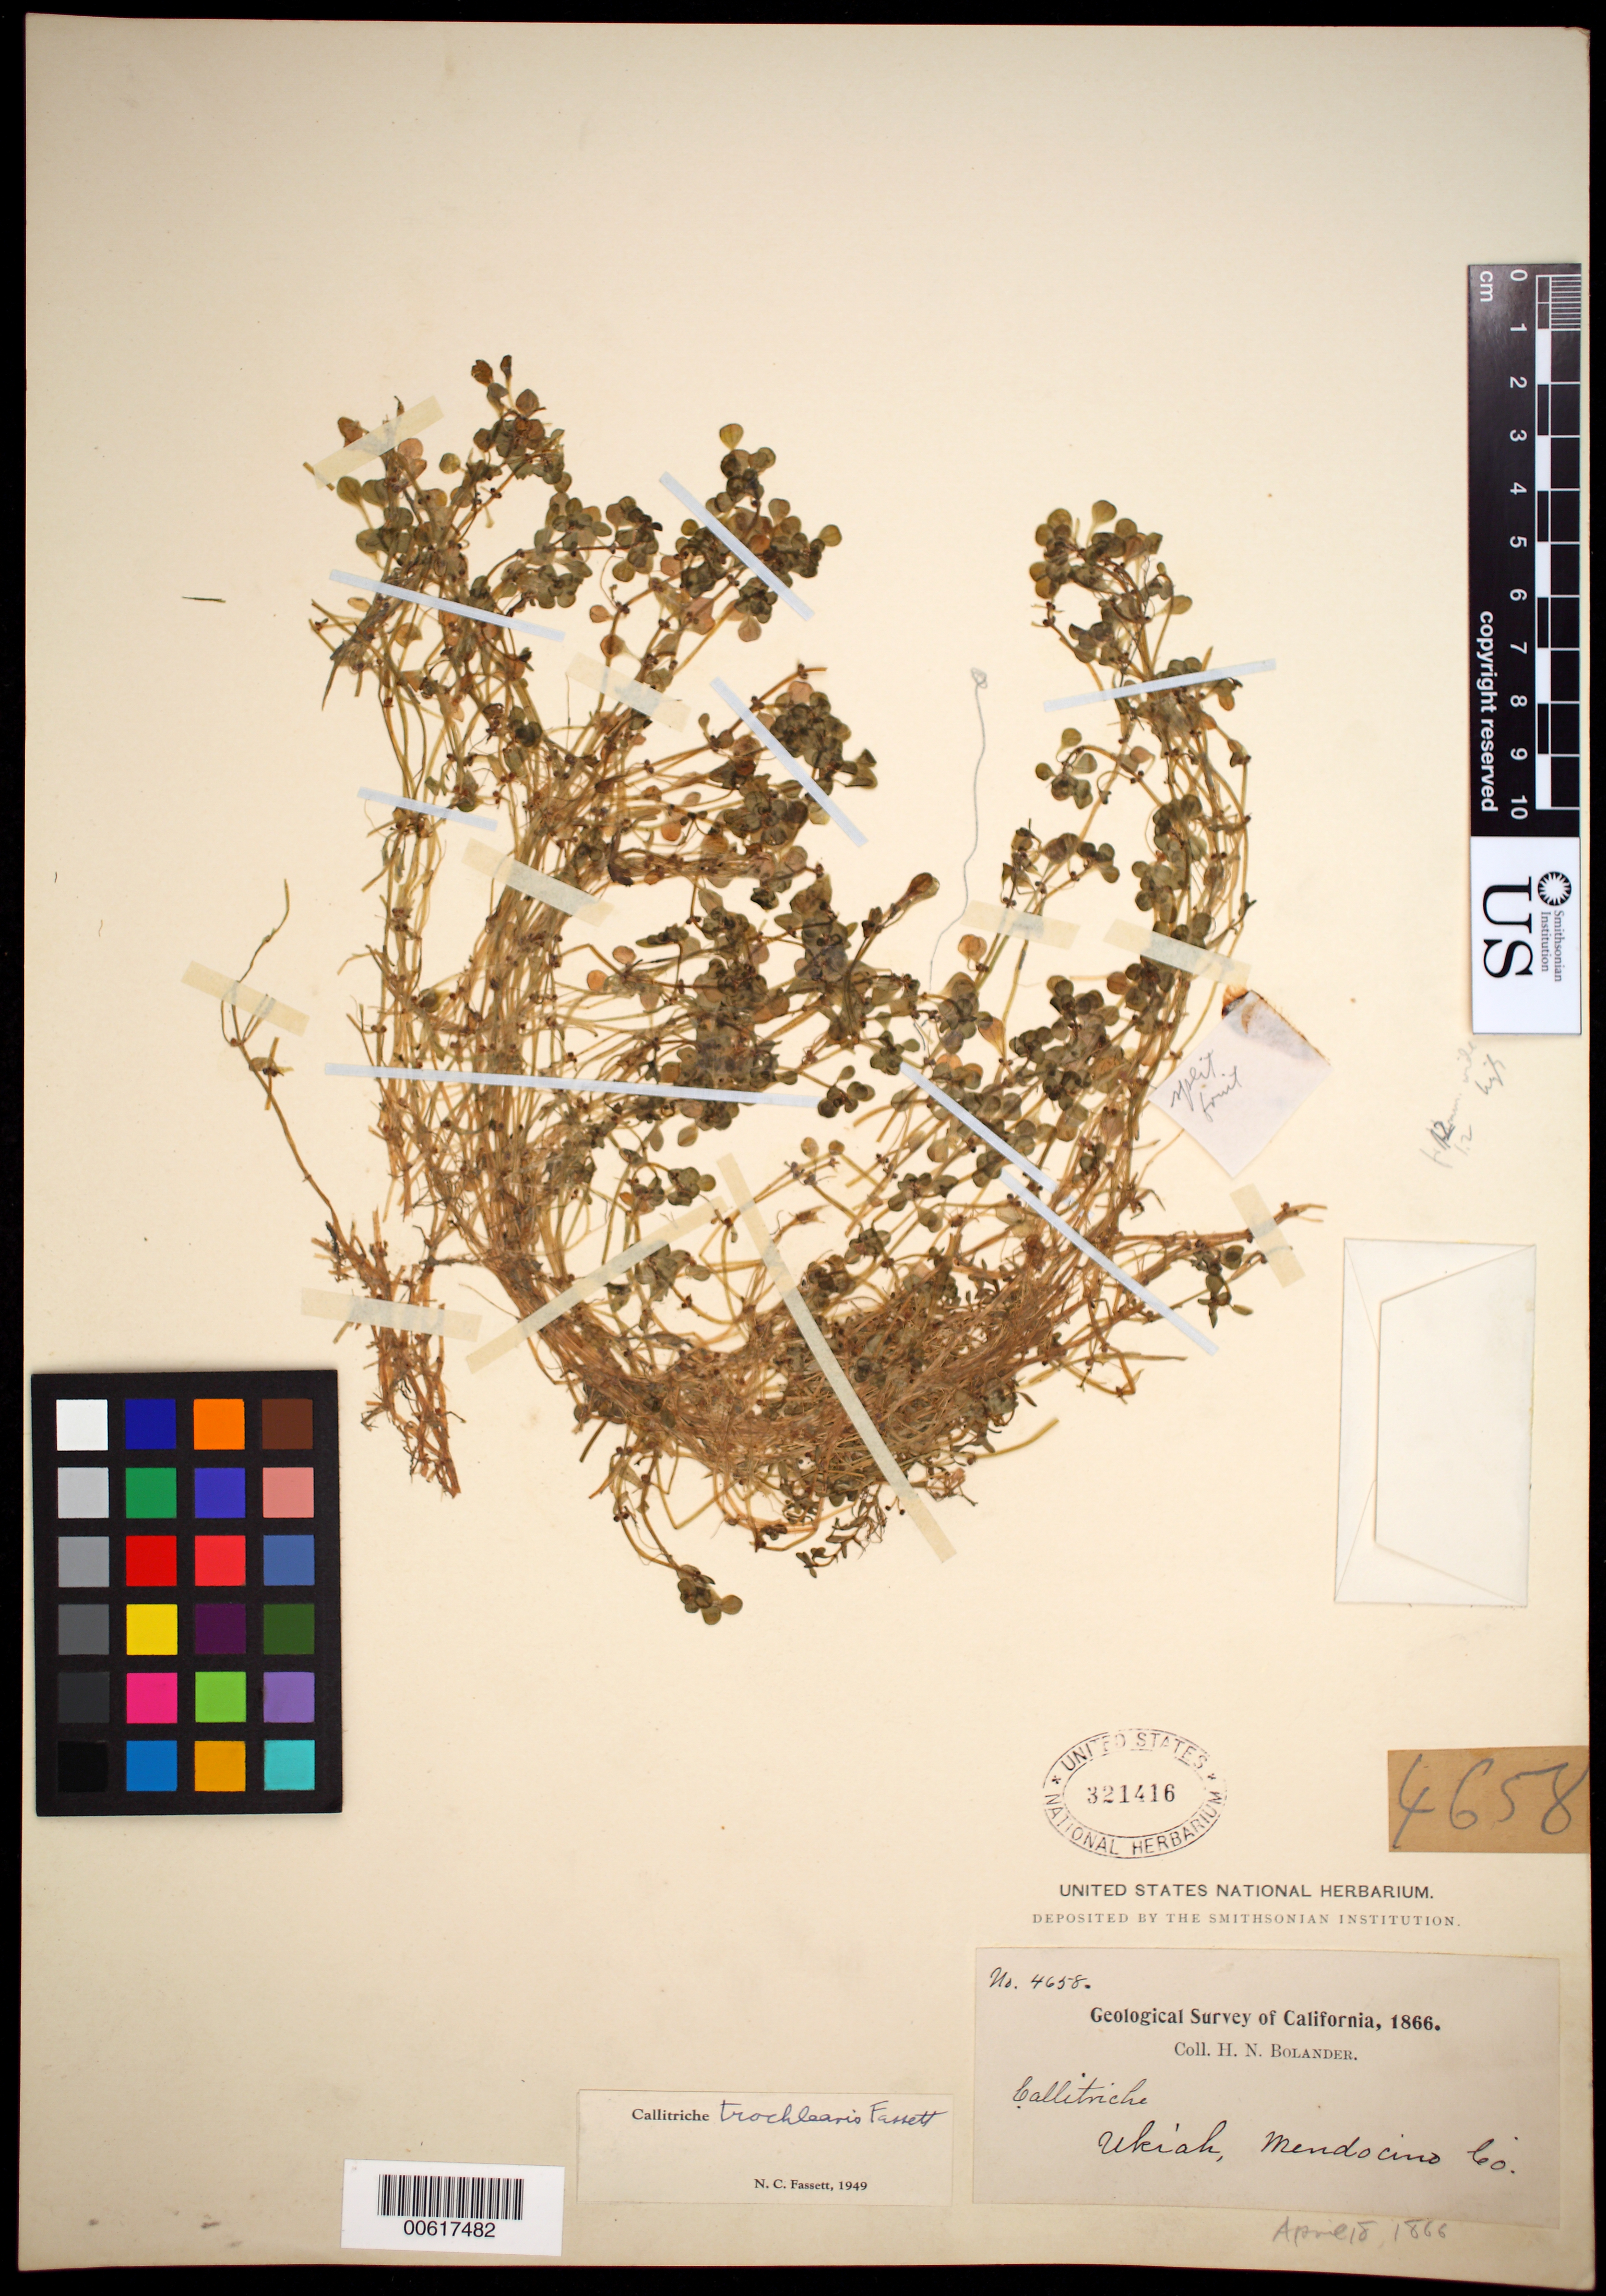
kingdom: Plantae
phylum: Tracheophyta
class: Magnoliopsida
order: Lamiales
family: Plantaginaceae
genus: Callitriche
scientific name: Callitriche trochlearis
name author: Fassett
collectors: H. Bolander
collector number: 4658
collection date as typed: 18 Apr 1866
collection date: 1866-04-18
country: United States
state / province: California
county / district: Mendocino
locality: Ukiah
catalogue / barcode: US 321416